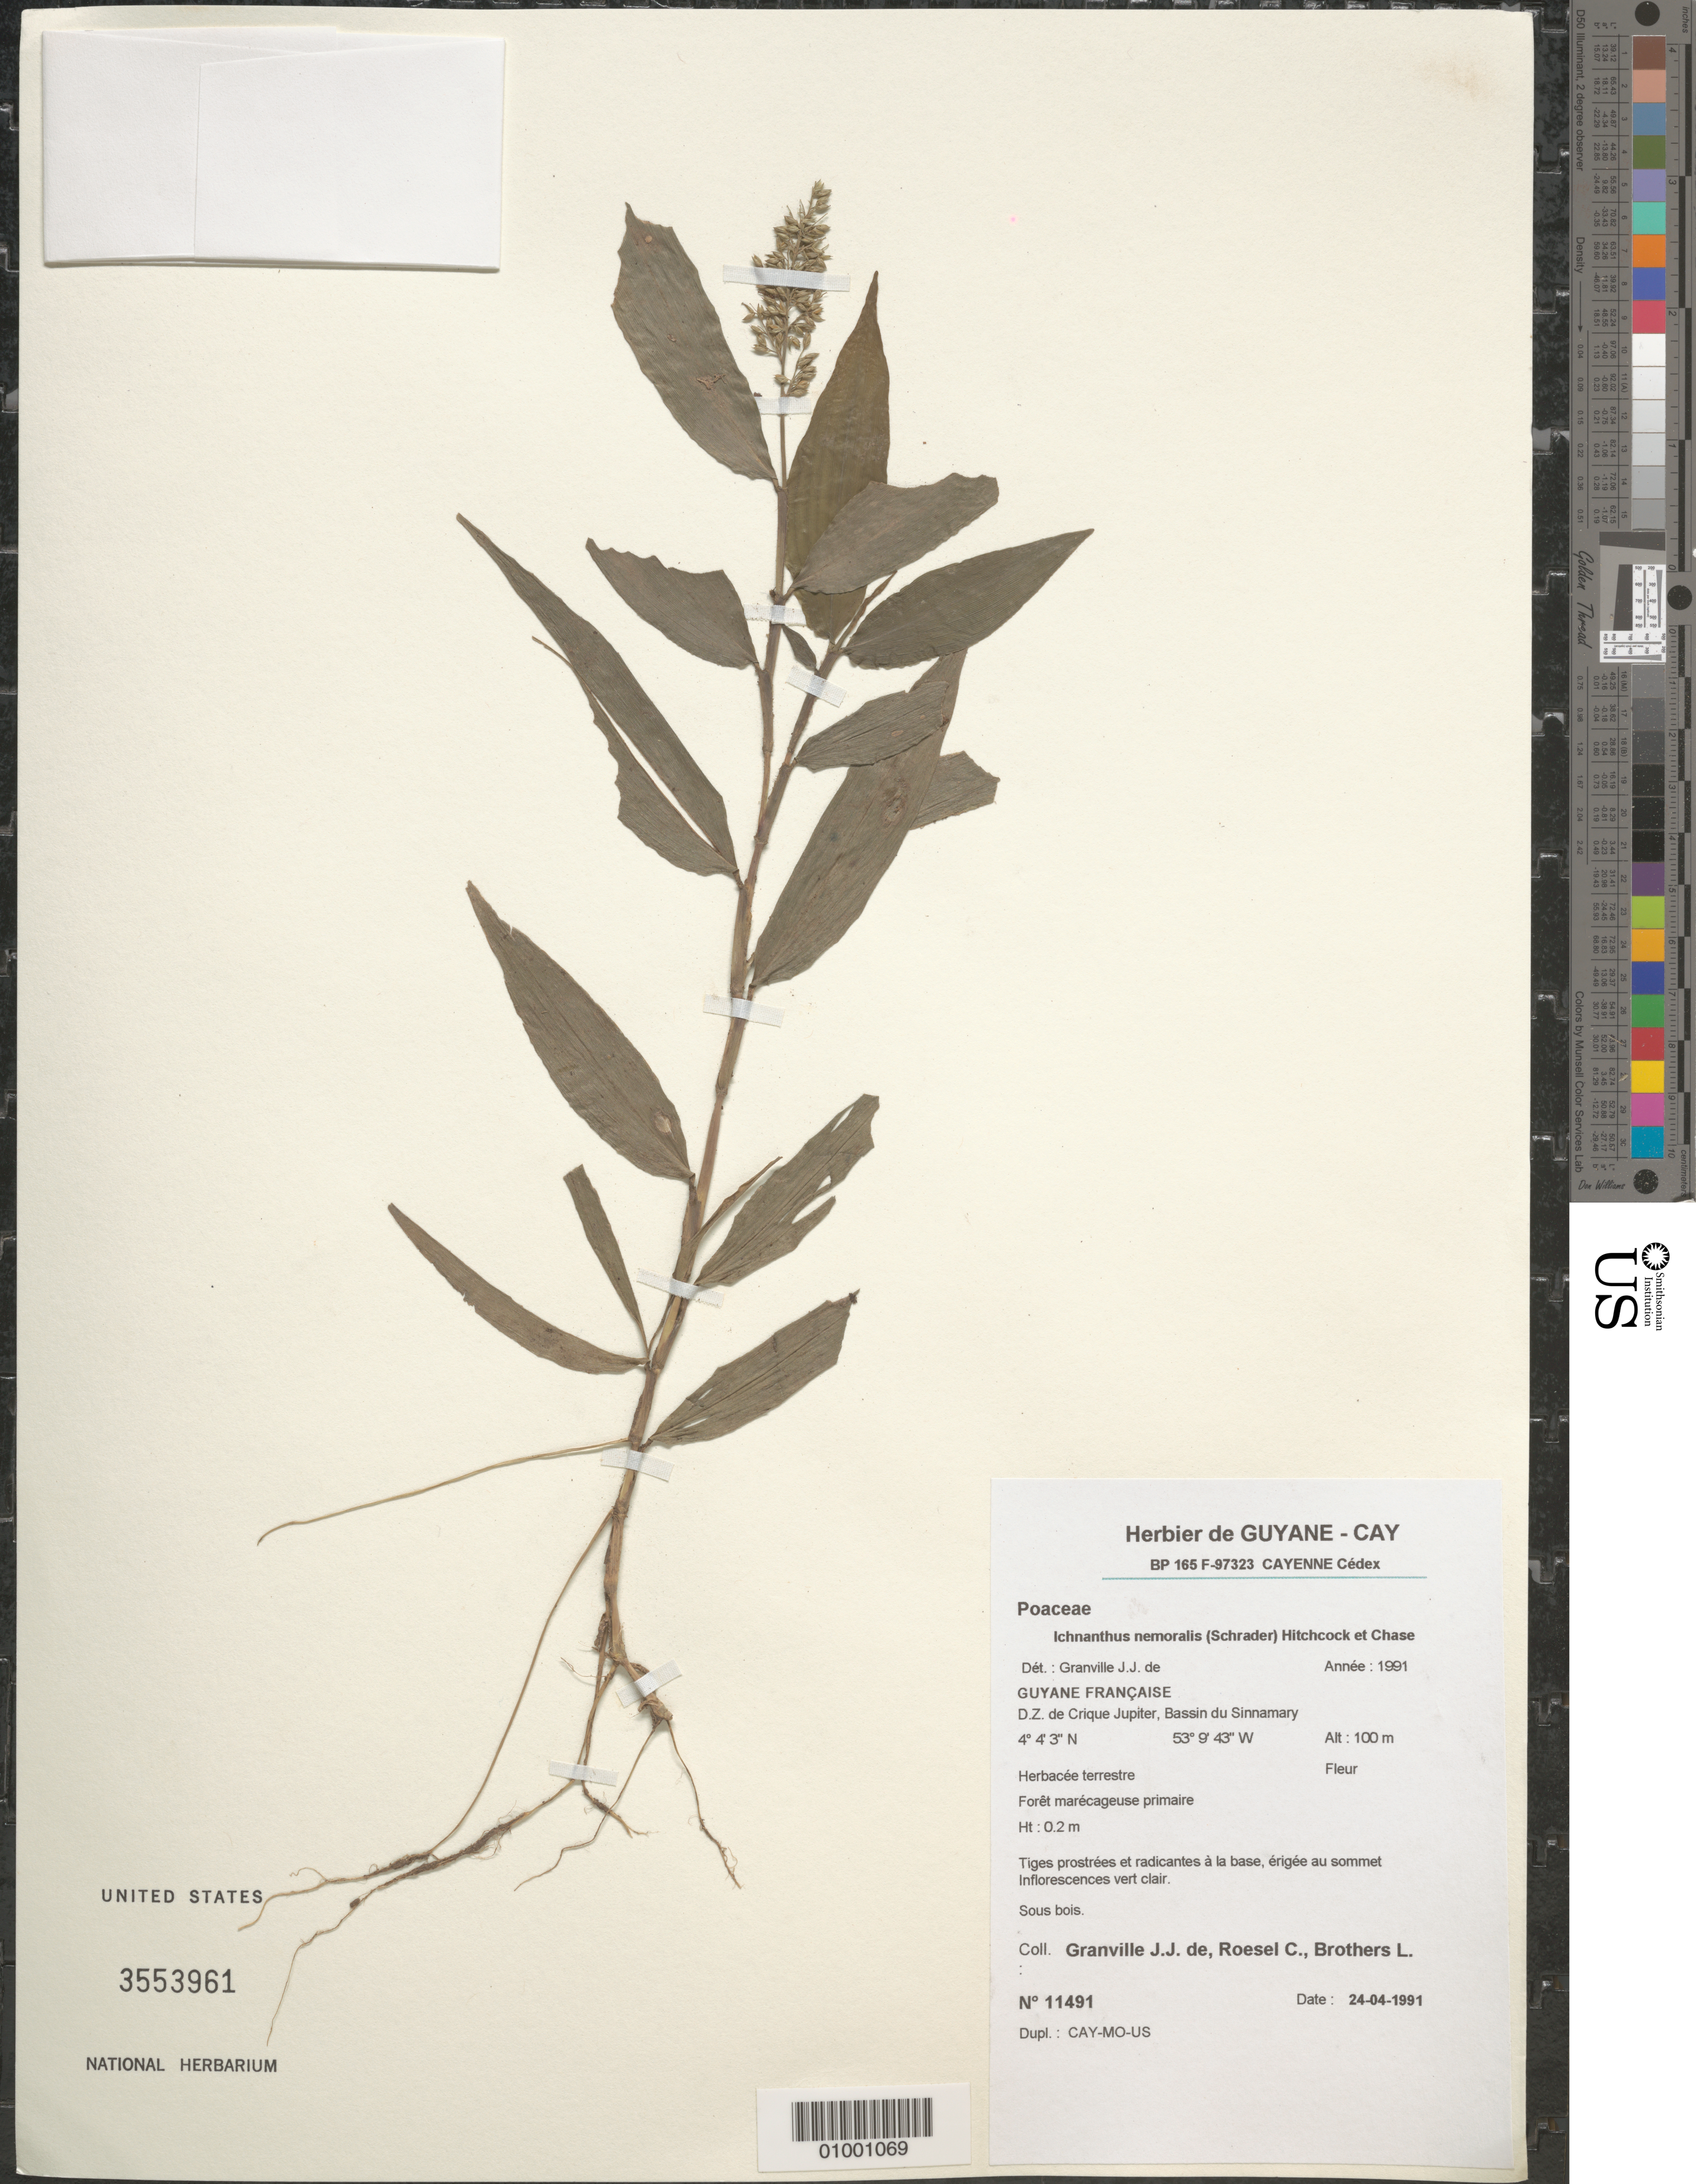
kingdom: Plantae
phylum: Tracheophyta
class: Liliopsida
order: Poales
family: Poaceae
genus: Ichnanthus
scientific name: Ichnanthus nemoralis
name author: (Schrad.) Hitchc. & Chase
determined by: Granville, J. J. de, (CAY), Institut de Recherche pour le Developpement (IRD) (FRENCH GUIANA)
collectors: J.-J. de Granville, C. S. Roesel & L. Brothers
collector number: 11491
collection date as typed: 24-Apr-91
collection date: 1991-04-24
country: French Guiana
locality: D.Z. de Crique Jupiter, Bassin du Sinnamary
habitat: Foret marecageuse primaire, sous bois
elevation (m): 100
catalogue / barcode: US 3553961